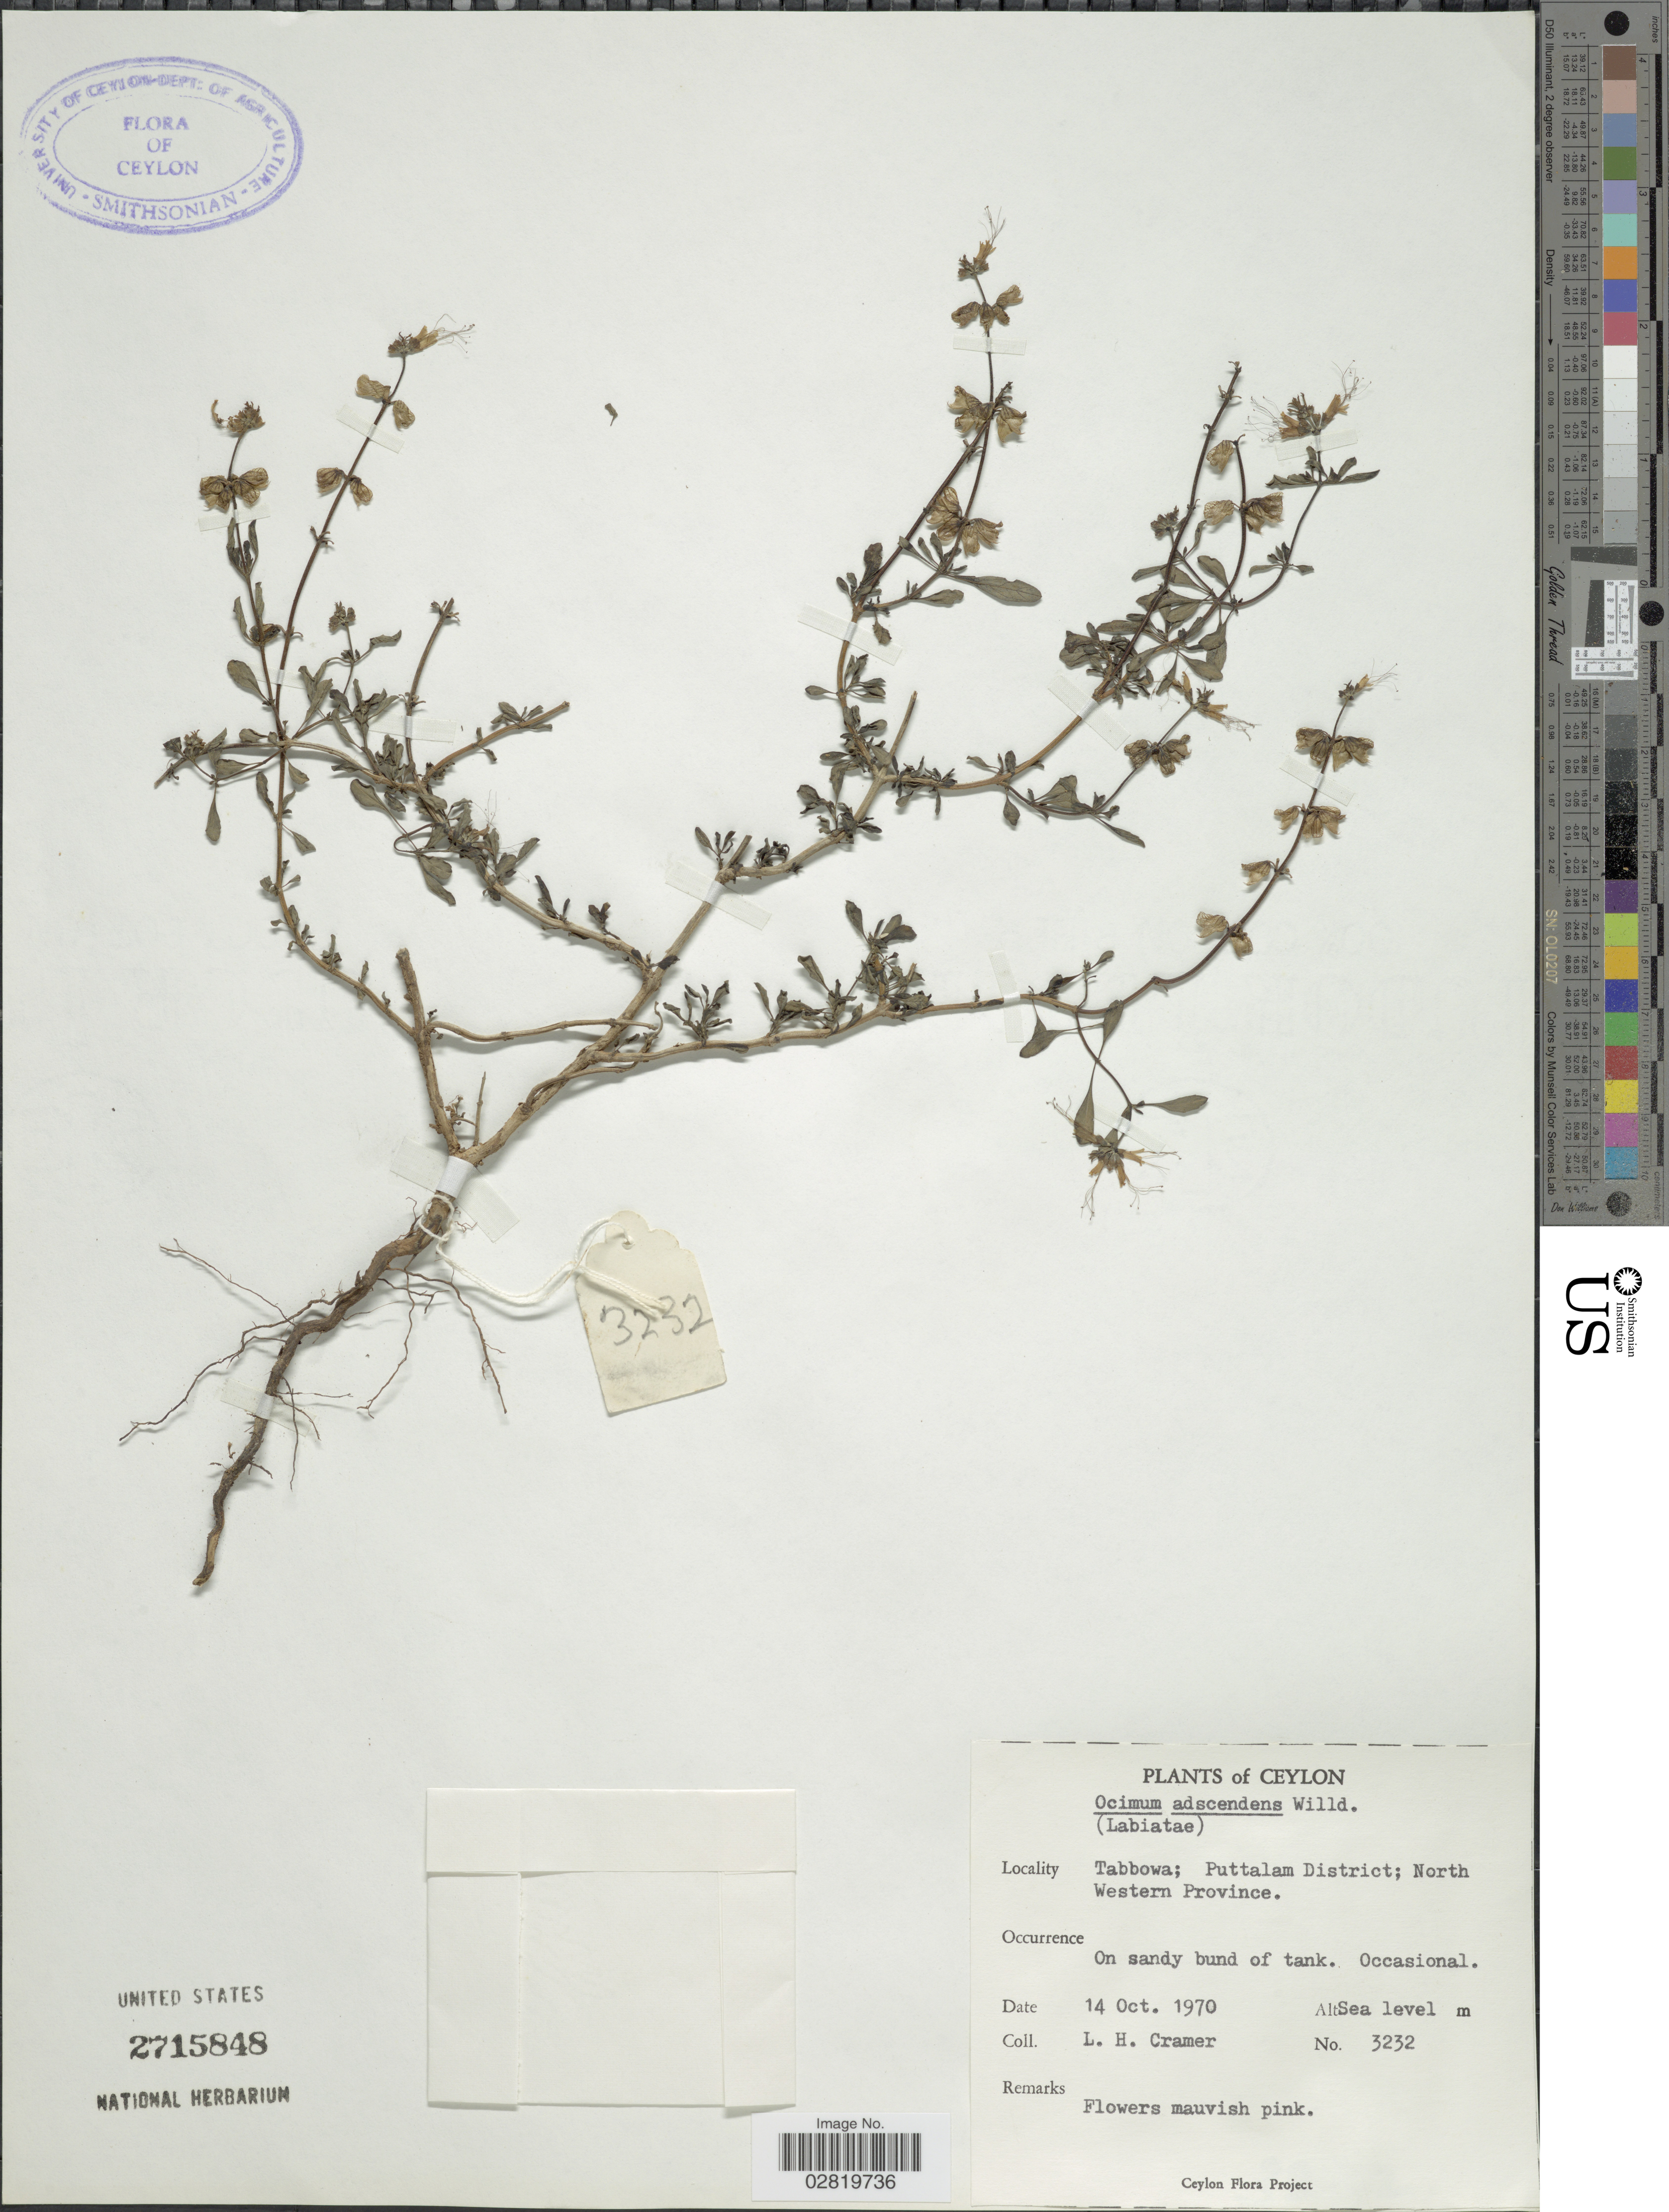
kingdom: Plantae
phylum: Tracheophyta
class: Magnoliopsida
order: Lamiales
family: Lamiaceae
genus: Ocimum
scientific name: Ocimum adscendens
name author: Willd.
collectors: L. H. Cramer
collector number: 3232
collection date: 1970-10-14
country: Sri Lanka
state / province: Western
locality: Tabbowa; Puttalam District; North Western Province.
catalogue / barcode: US 2715848